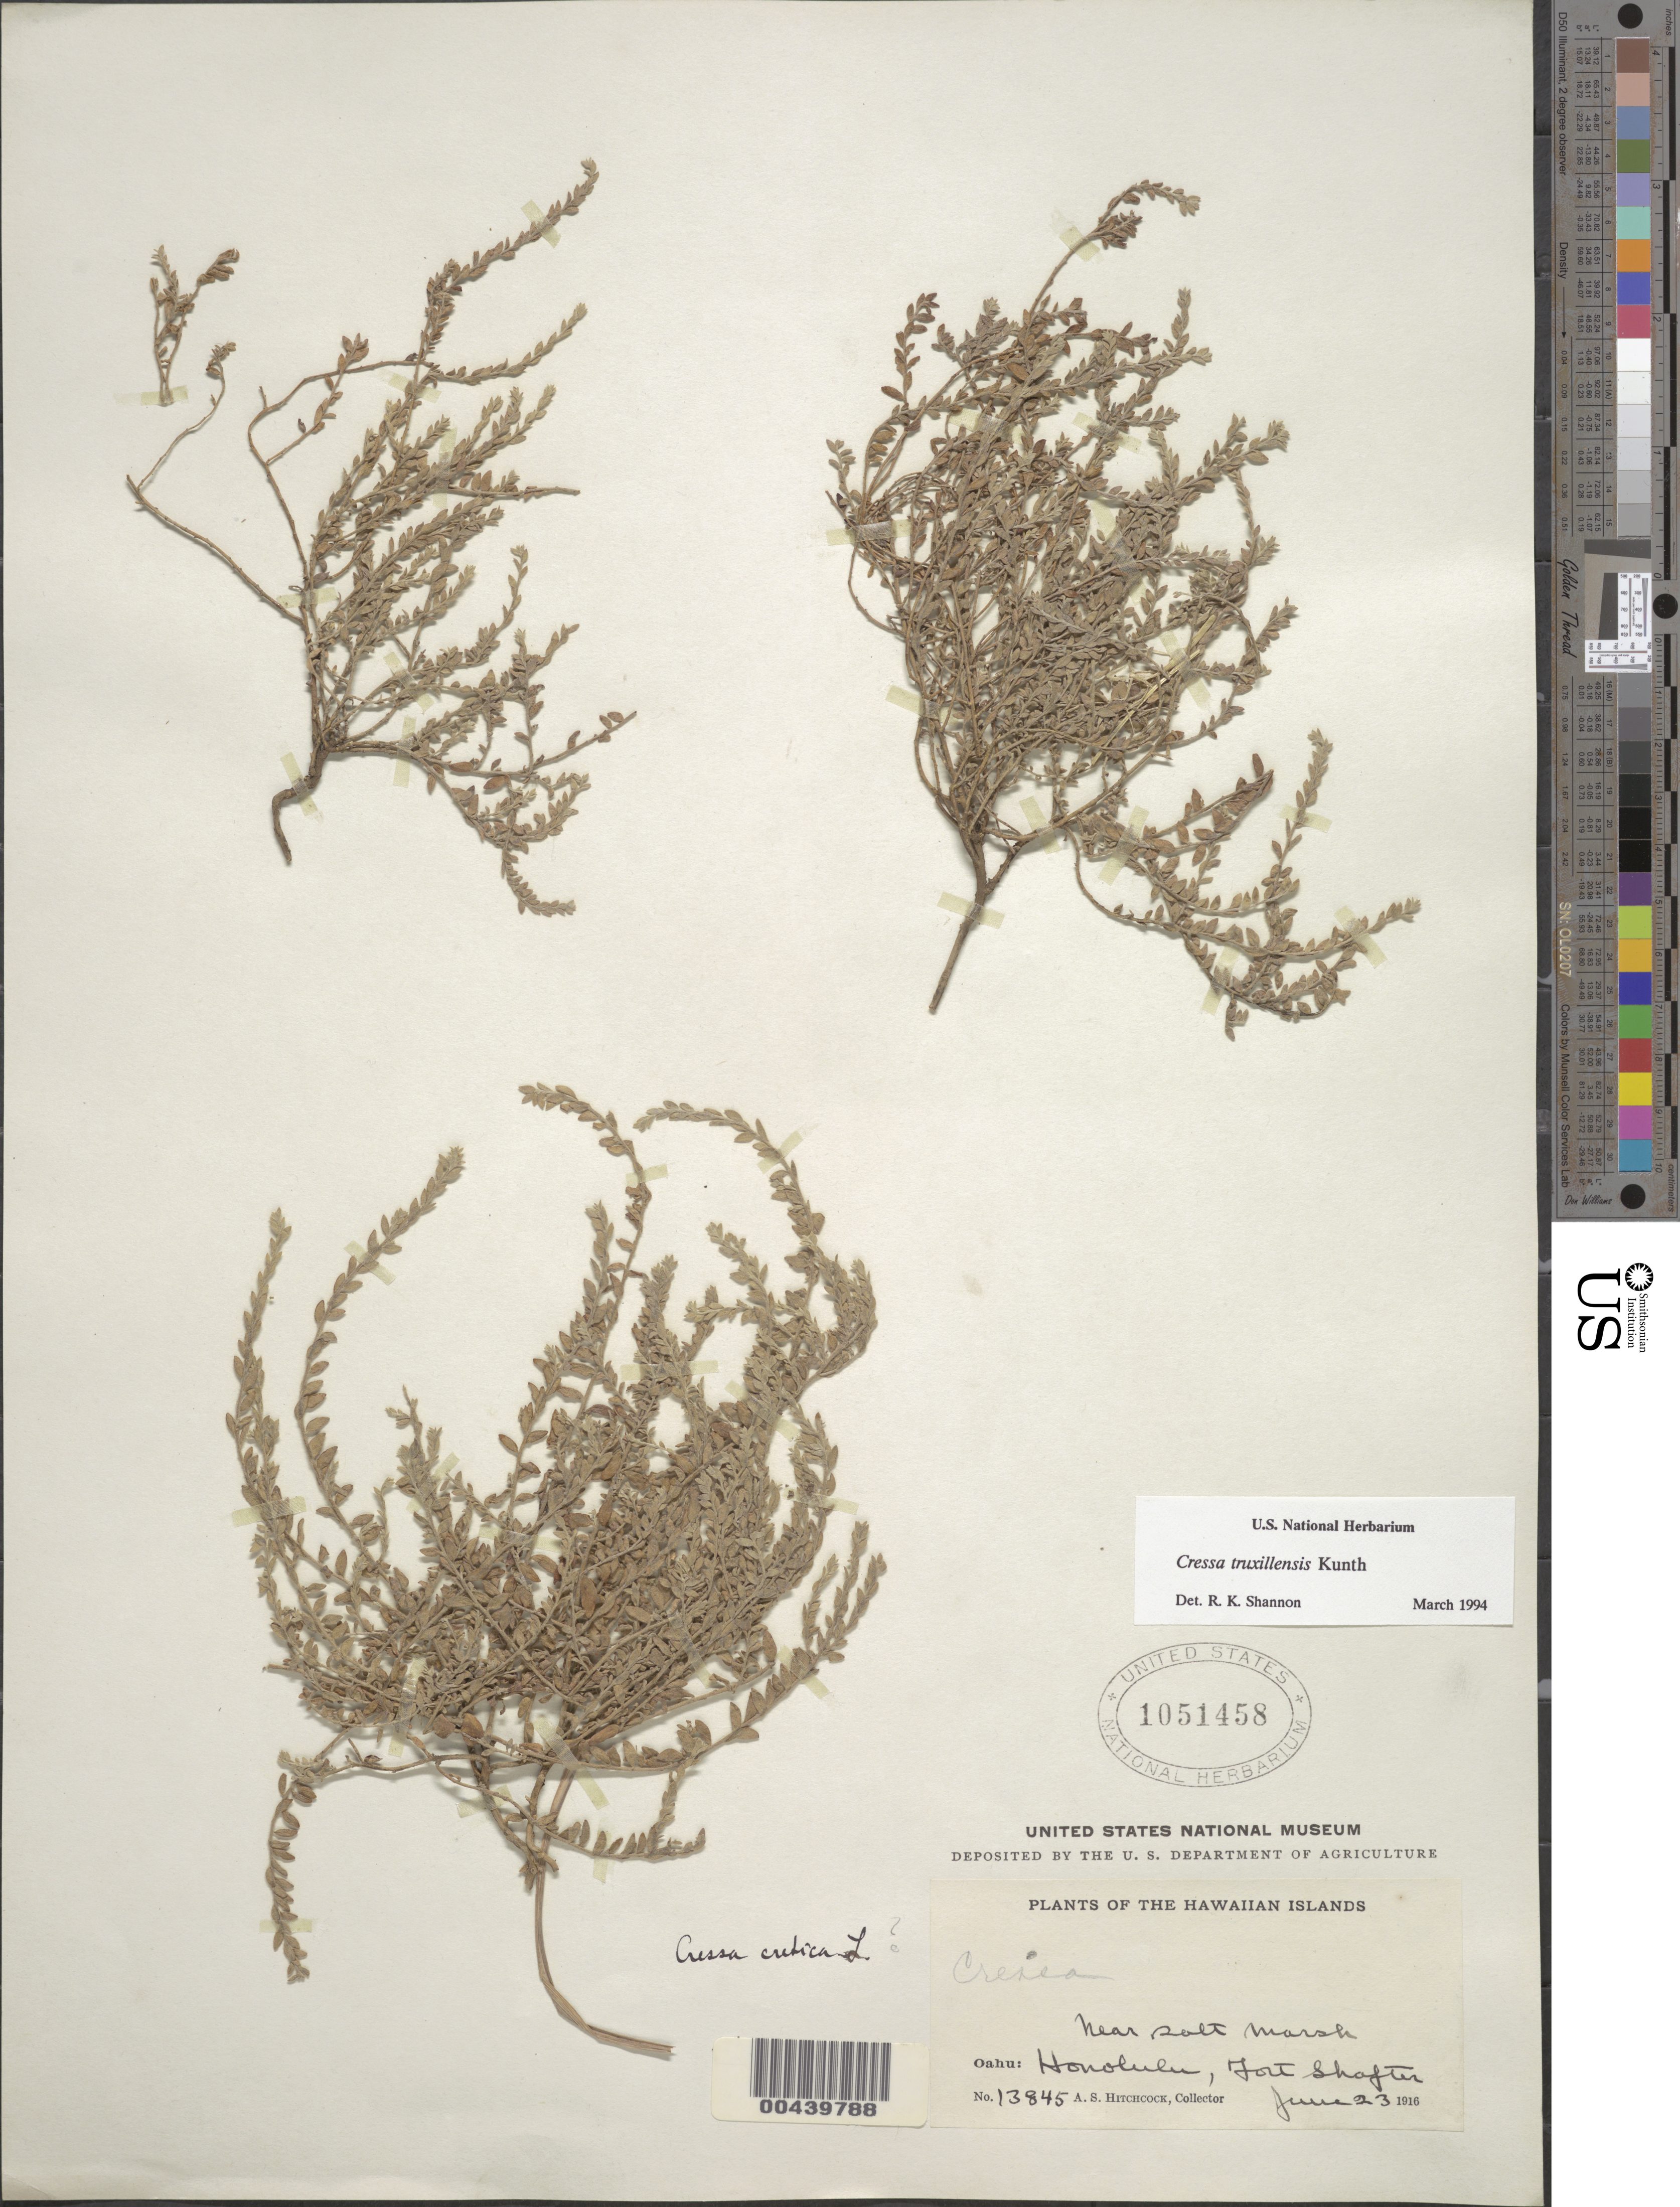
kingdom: Plantae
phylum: Tracheophyta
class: Magnoliopsida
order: Solanales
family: Convolvulaceae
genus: Cressa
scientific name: Cressa truxillensis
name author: Kunth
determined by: Shannon, R. K., (UNITED STATES)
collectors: A. S. Hitchcock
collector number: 13845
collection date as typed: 23 Jun 1916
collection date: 1916-06-23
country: United States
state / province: Hawaii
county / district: Honolulu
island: Oahu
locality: Honolulu, Fort Shafter, near salt marsh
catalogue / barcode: US 1051458